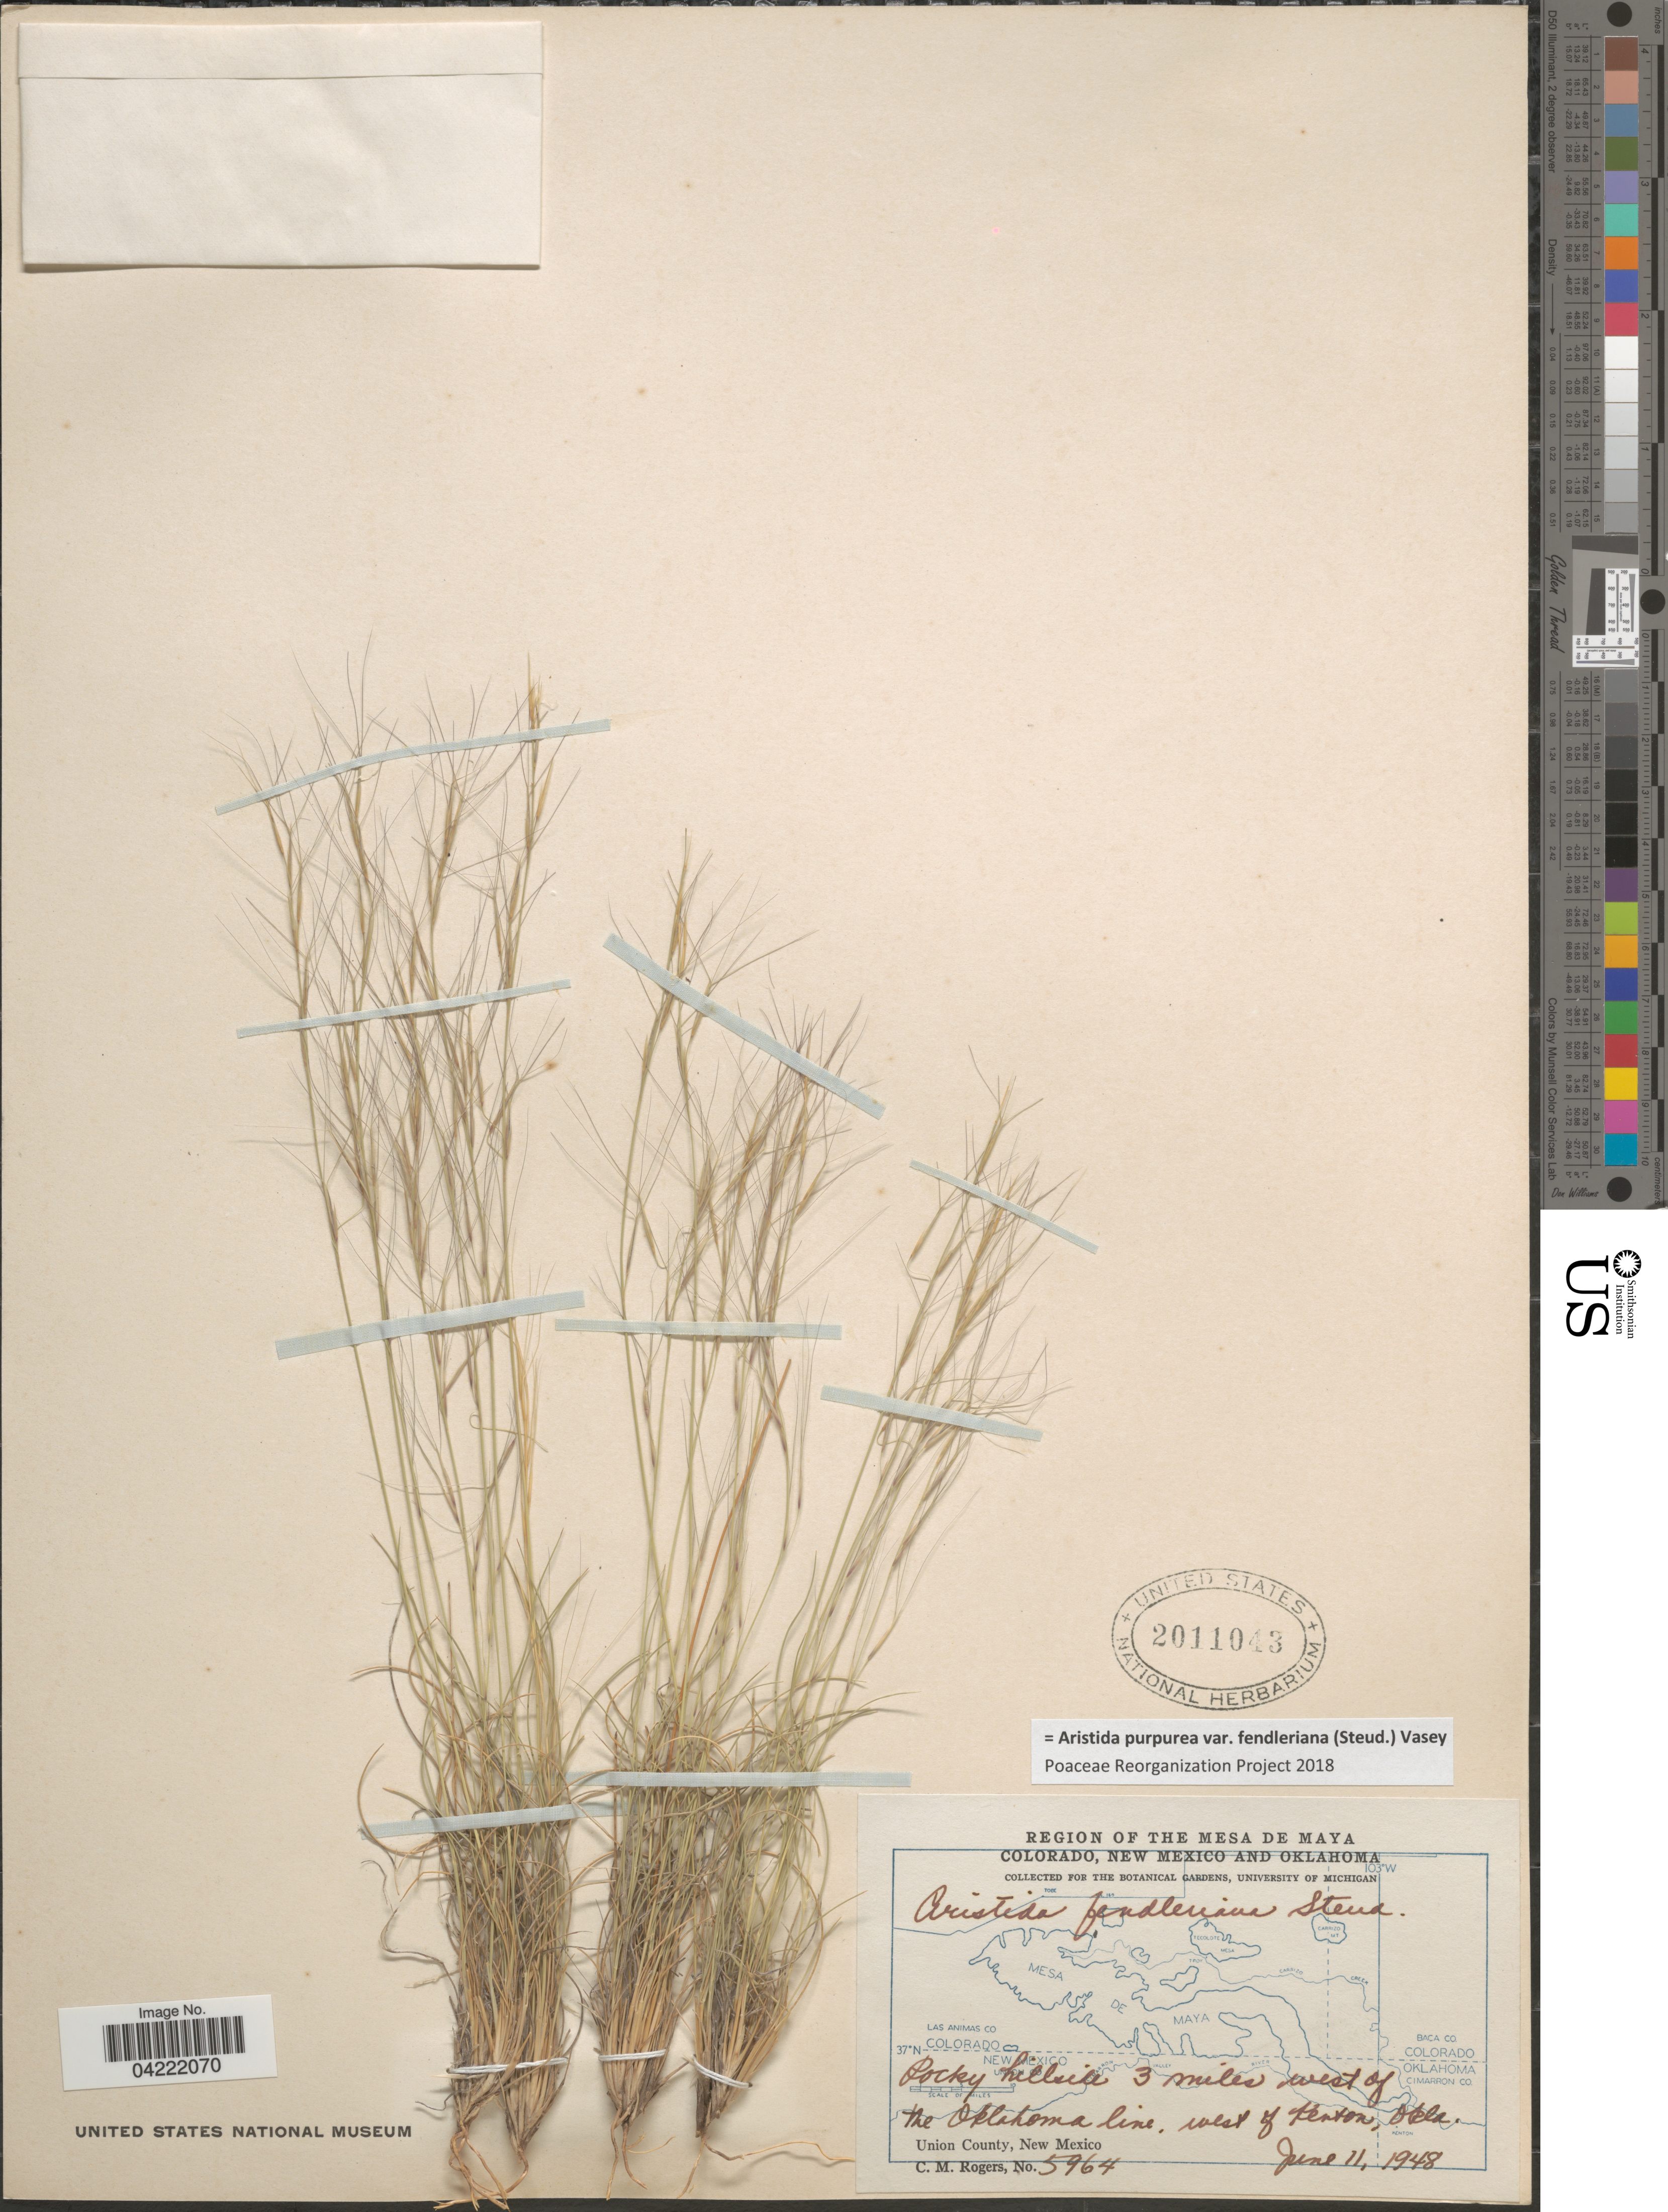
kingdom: Plantae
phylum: Tracheophyta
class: Liliopsida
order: Poales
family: Poaceae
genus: Aristida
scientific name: Aristida purpurea var. fendleriana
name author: (Steud.) Vasey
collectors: C. M. Rogers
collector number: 5964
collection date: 1948-06-11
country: United States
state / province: Oklahoma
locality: Region of The Mesa de Maya. Rocky hillside 3 miles west of the Oklahoma line, west of Kenton.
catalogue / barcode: US 2011043